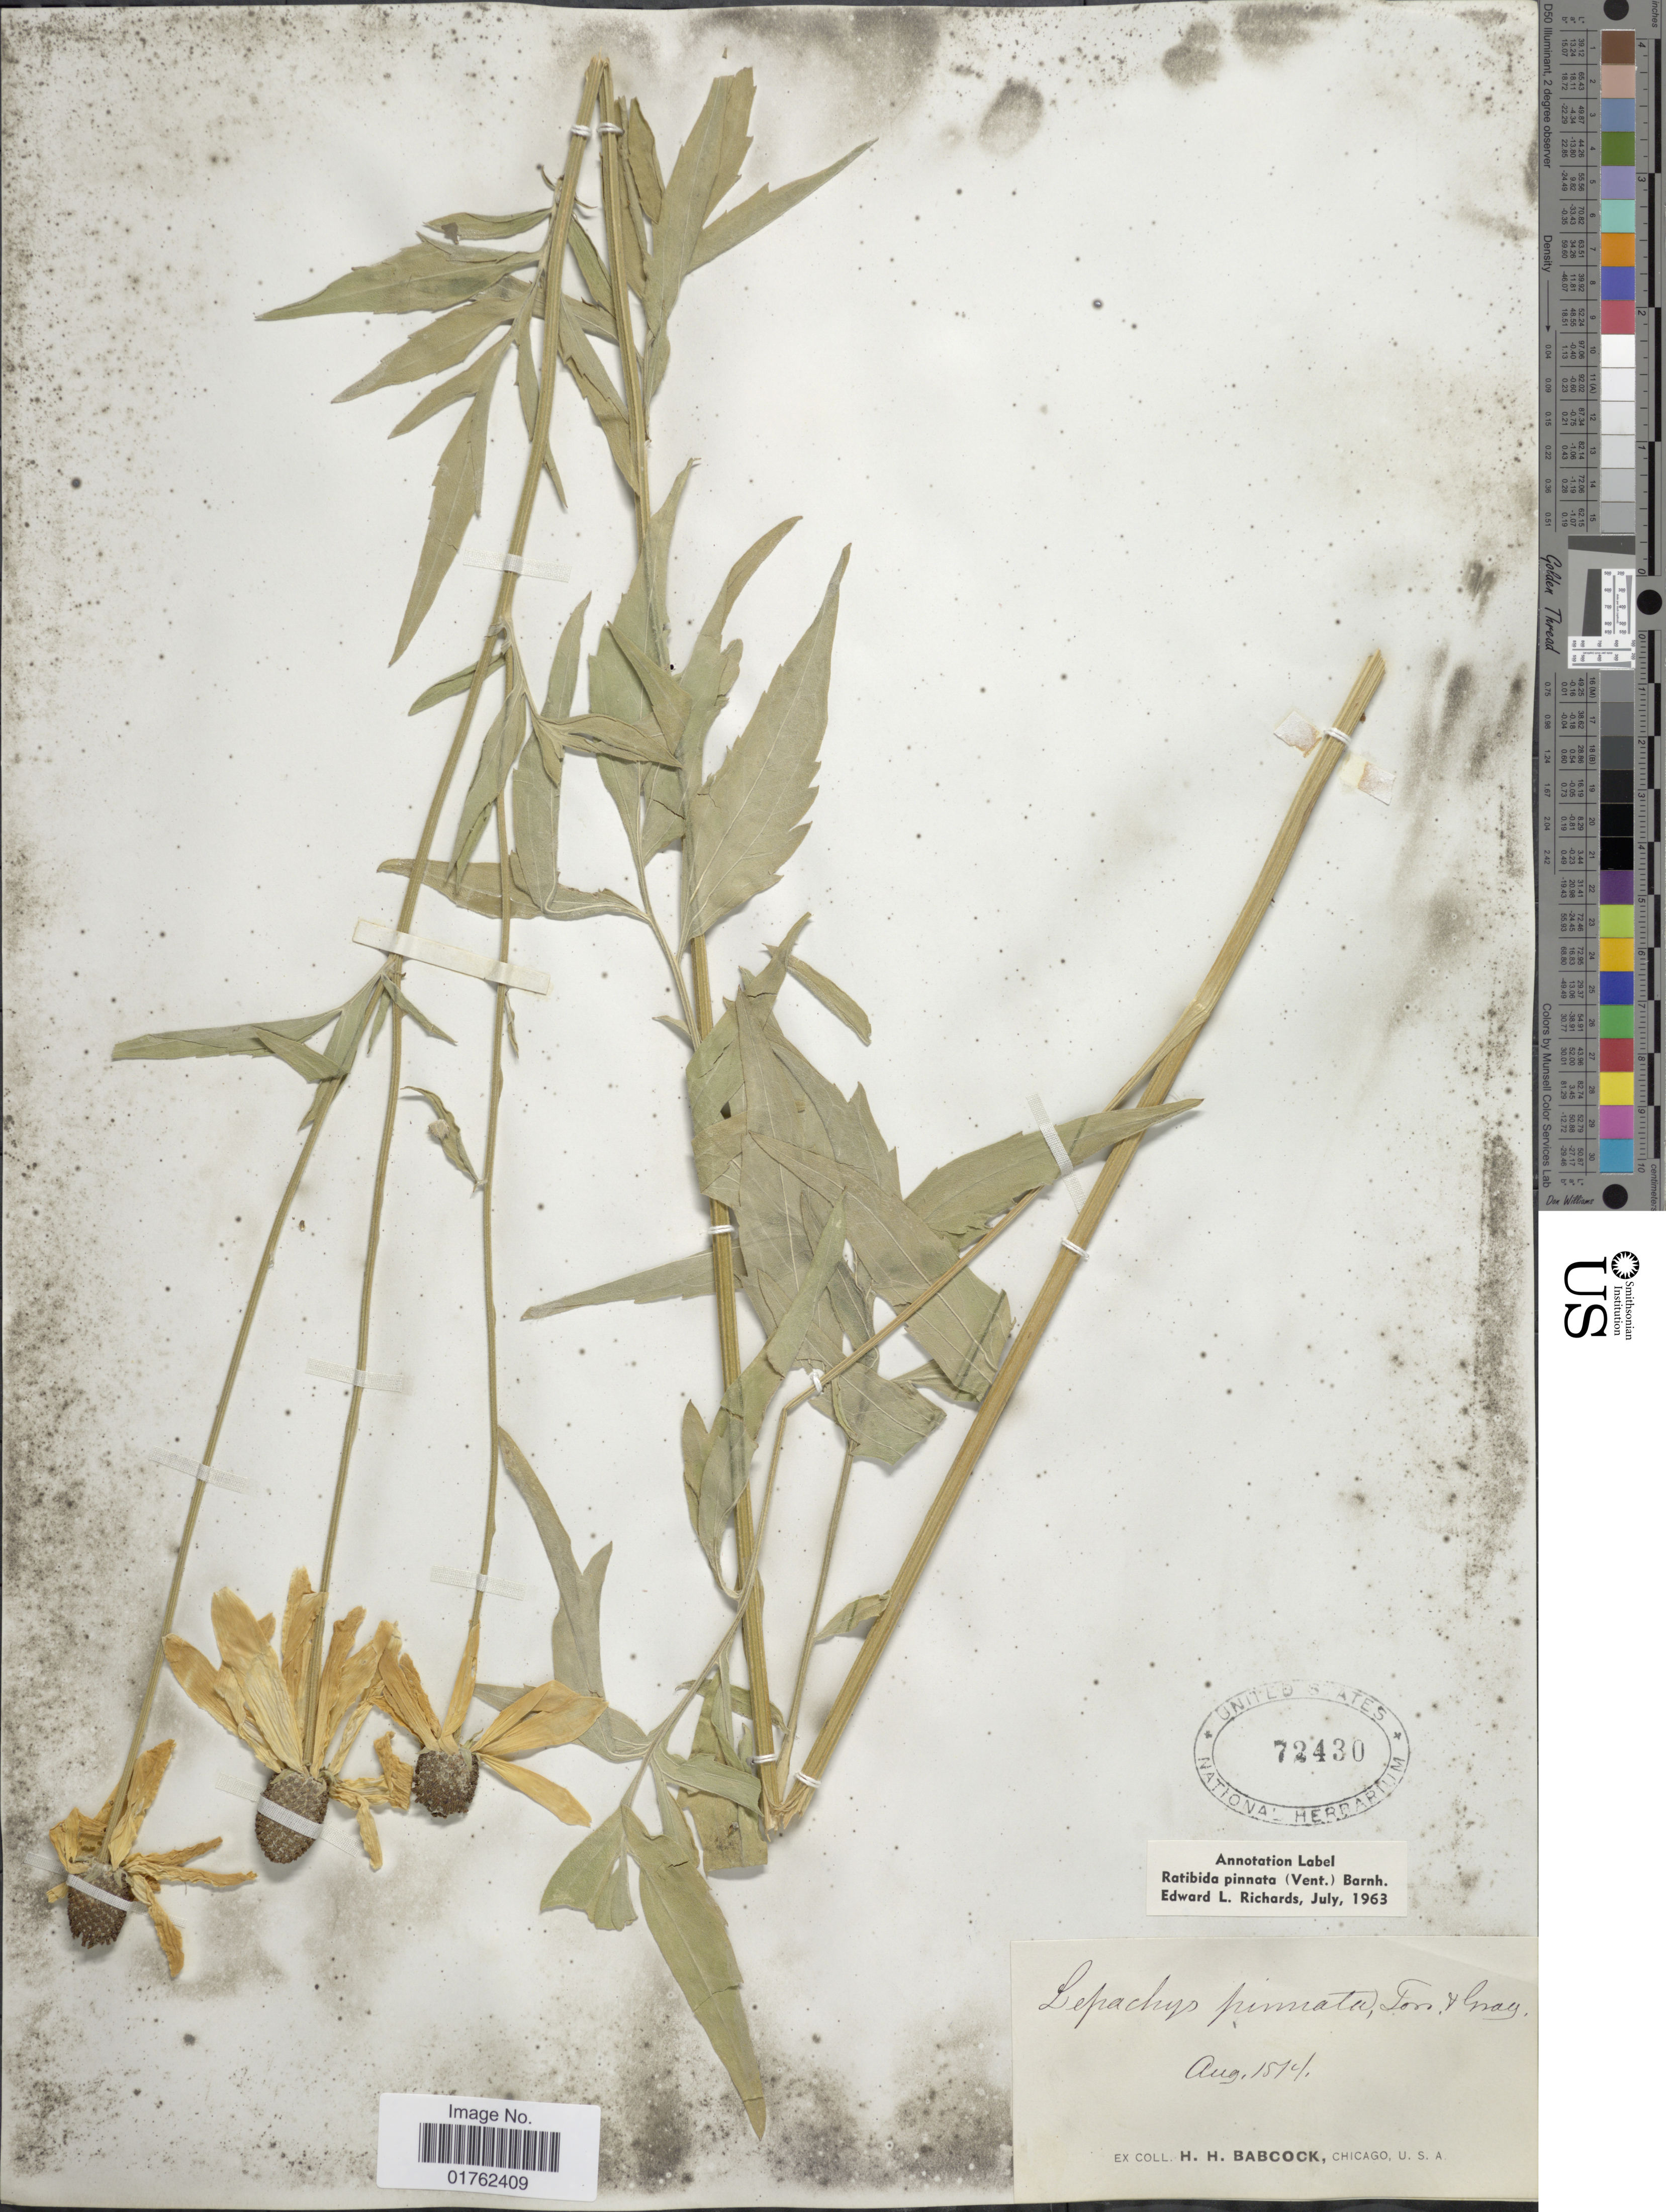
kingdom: Plantae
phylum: Tracheophyta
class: Magnoliopsida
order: Asterales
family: Asteraceae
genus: Ratibida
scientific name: Ratibida pinnata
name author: (Vent.) Barnhart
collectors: H. Babcock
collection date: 1814-08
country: United States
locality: Chicago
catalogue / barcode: US 72430